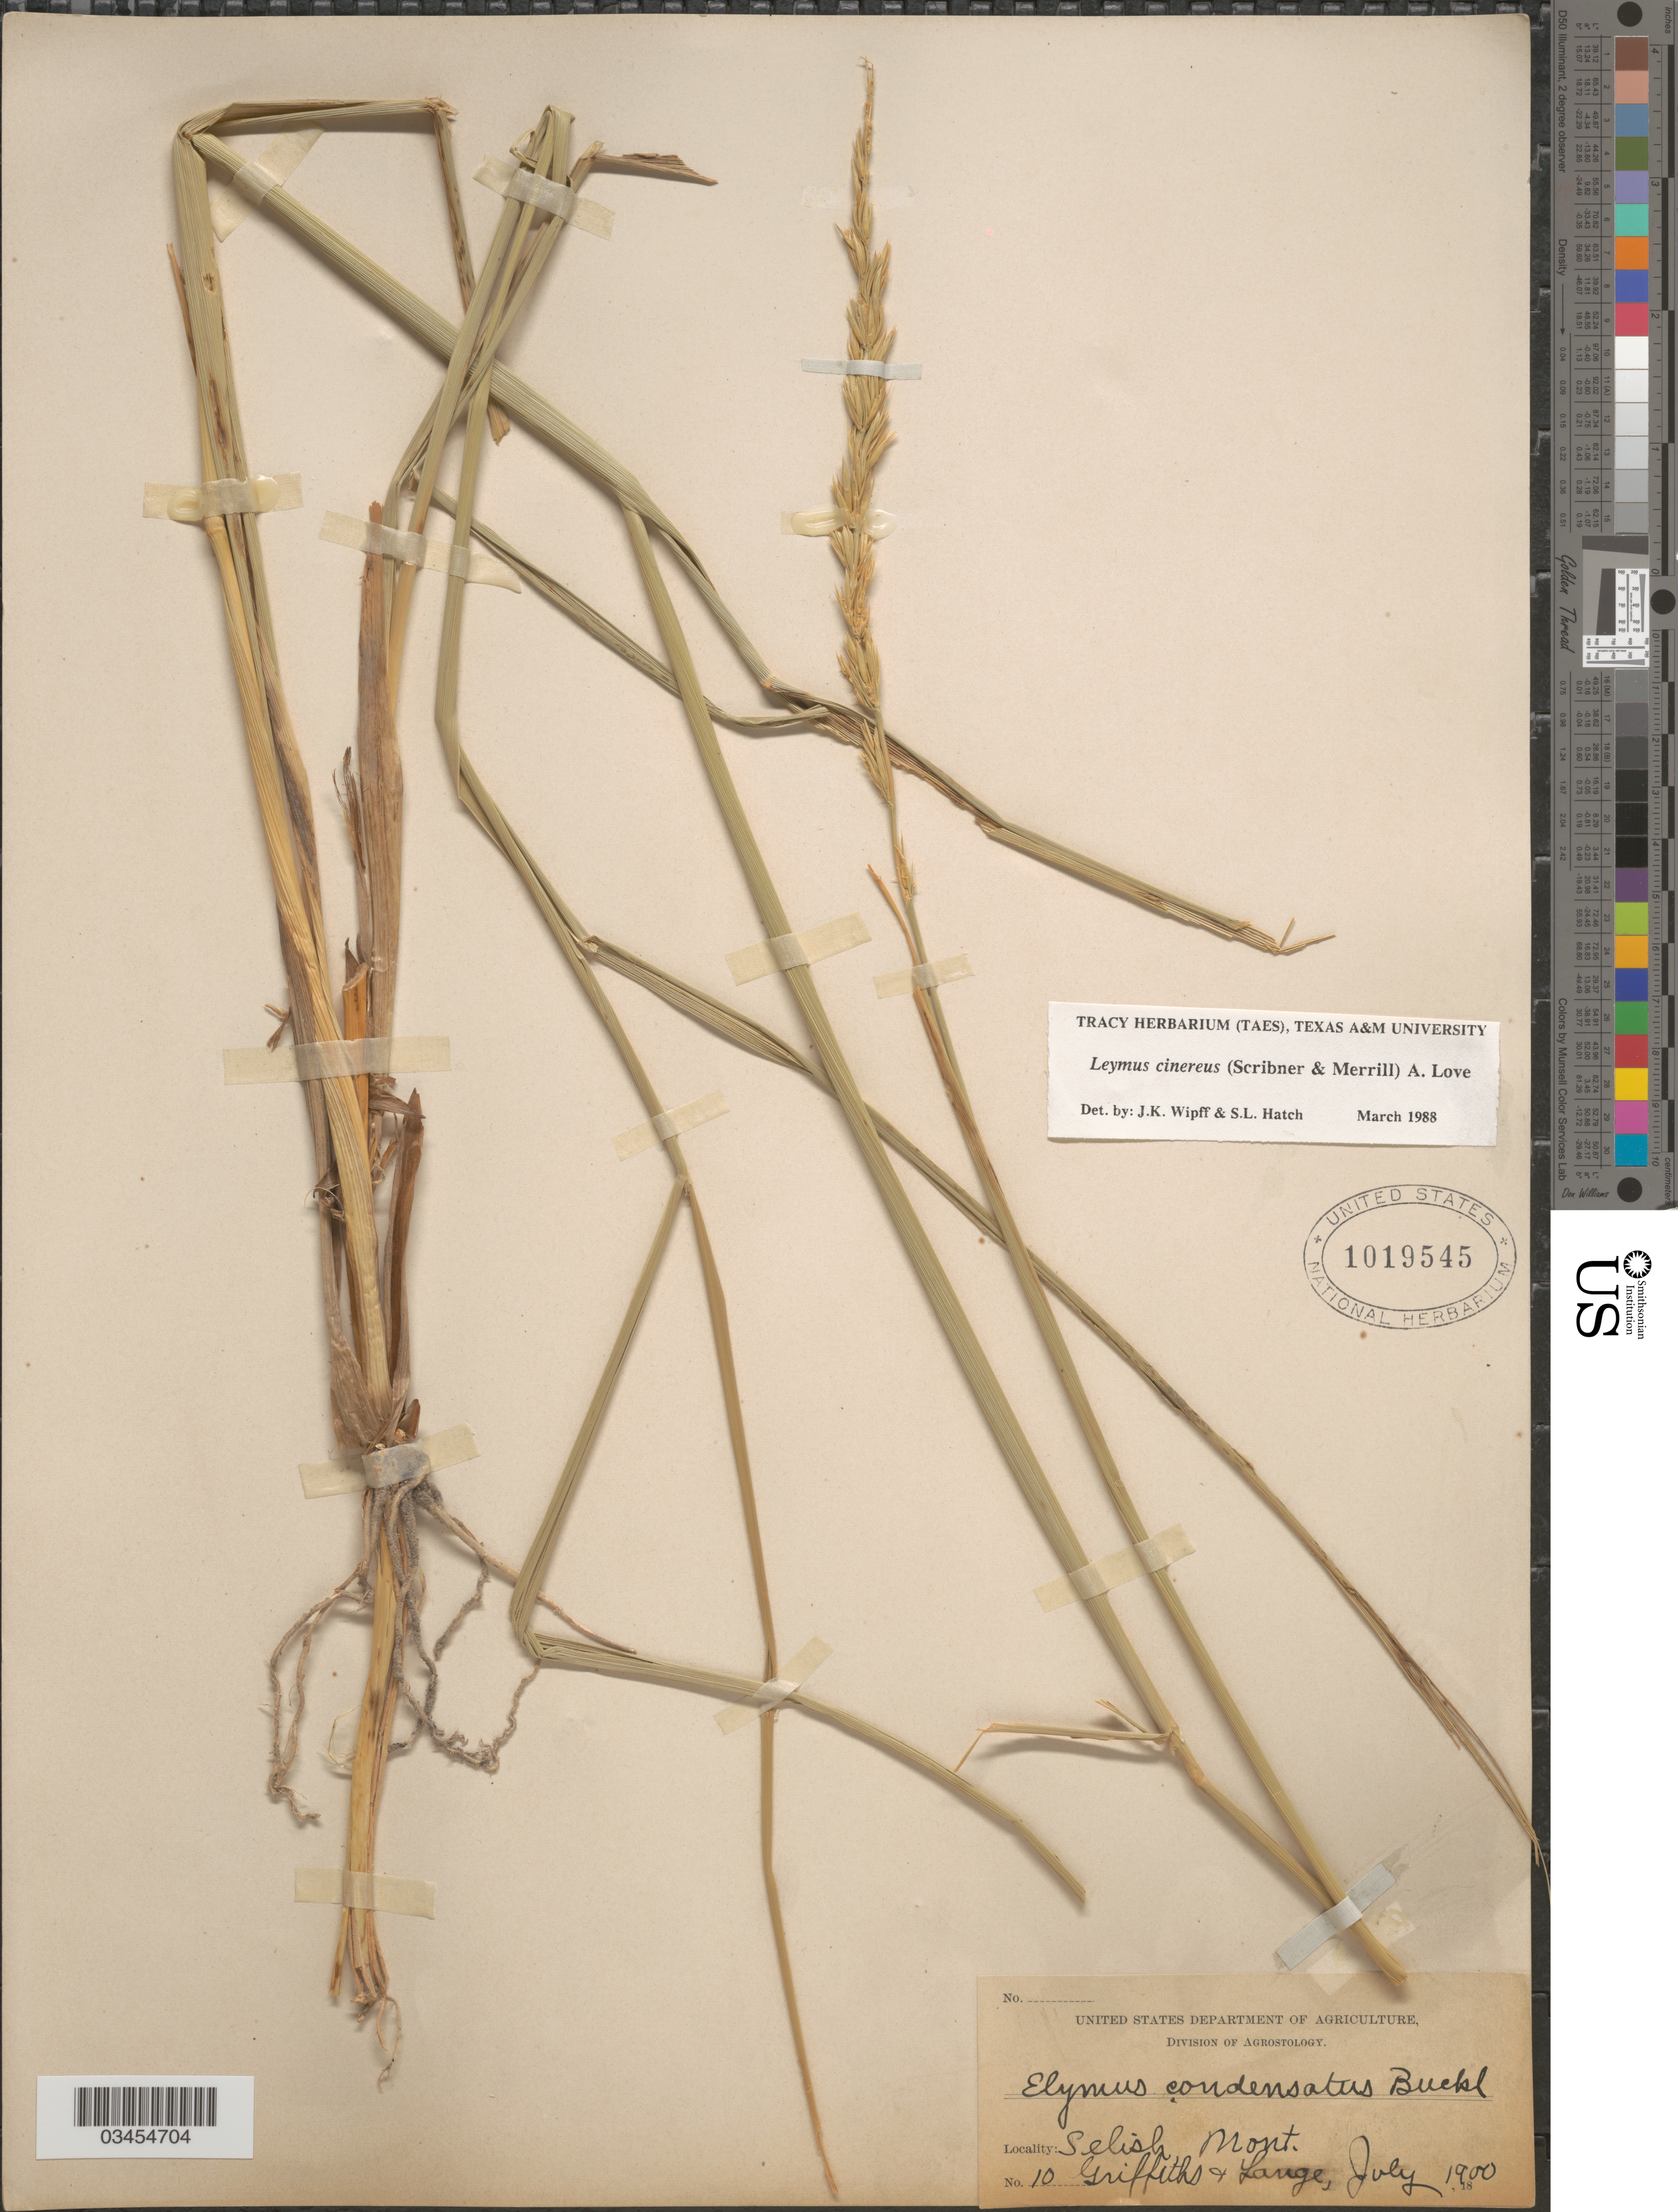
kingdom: Plantae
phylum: Tracheophyta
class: Liliopsida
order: Poales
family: Poaceae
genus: Leymus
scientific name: Leymus cinereus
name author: (Scribn. & Merr.) Á. Löve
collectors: -- Griffiths & -- Lange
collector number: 10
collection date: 1900-07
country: United States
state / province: Montana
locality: Selish.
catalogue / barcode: US 1019545